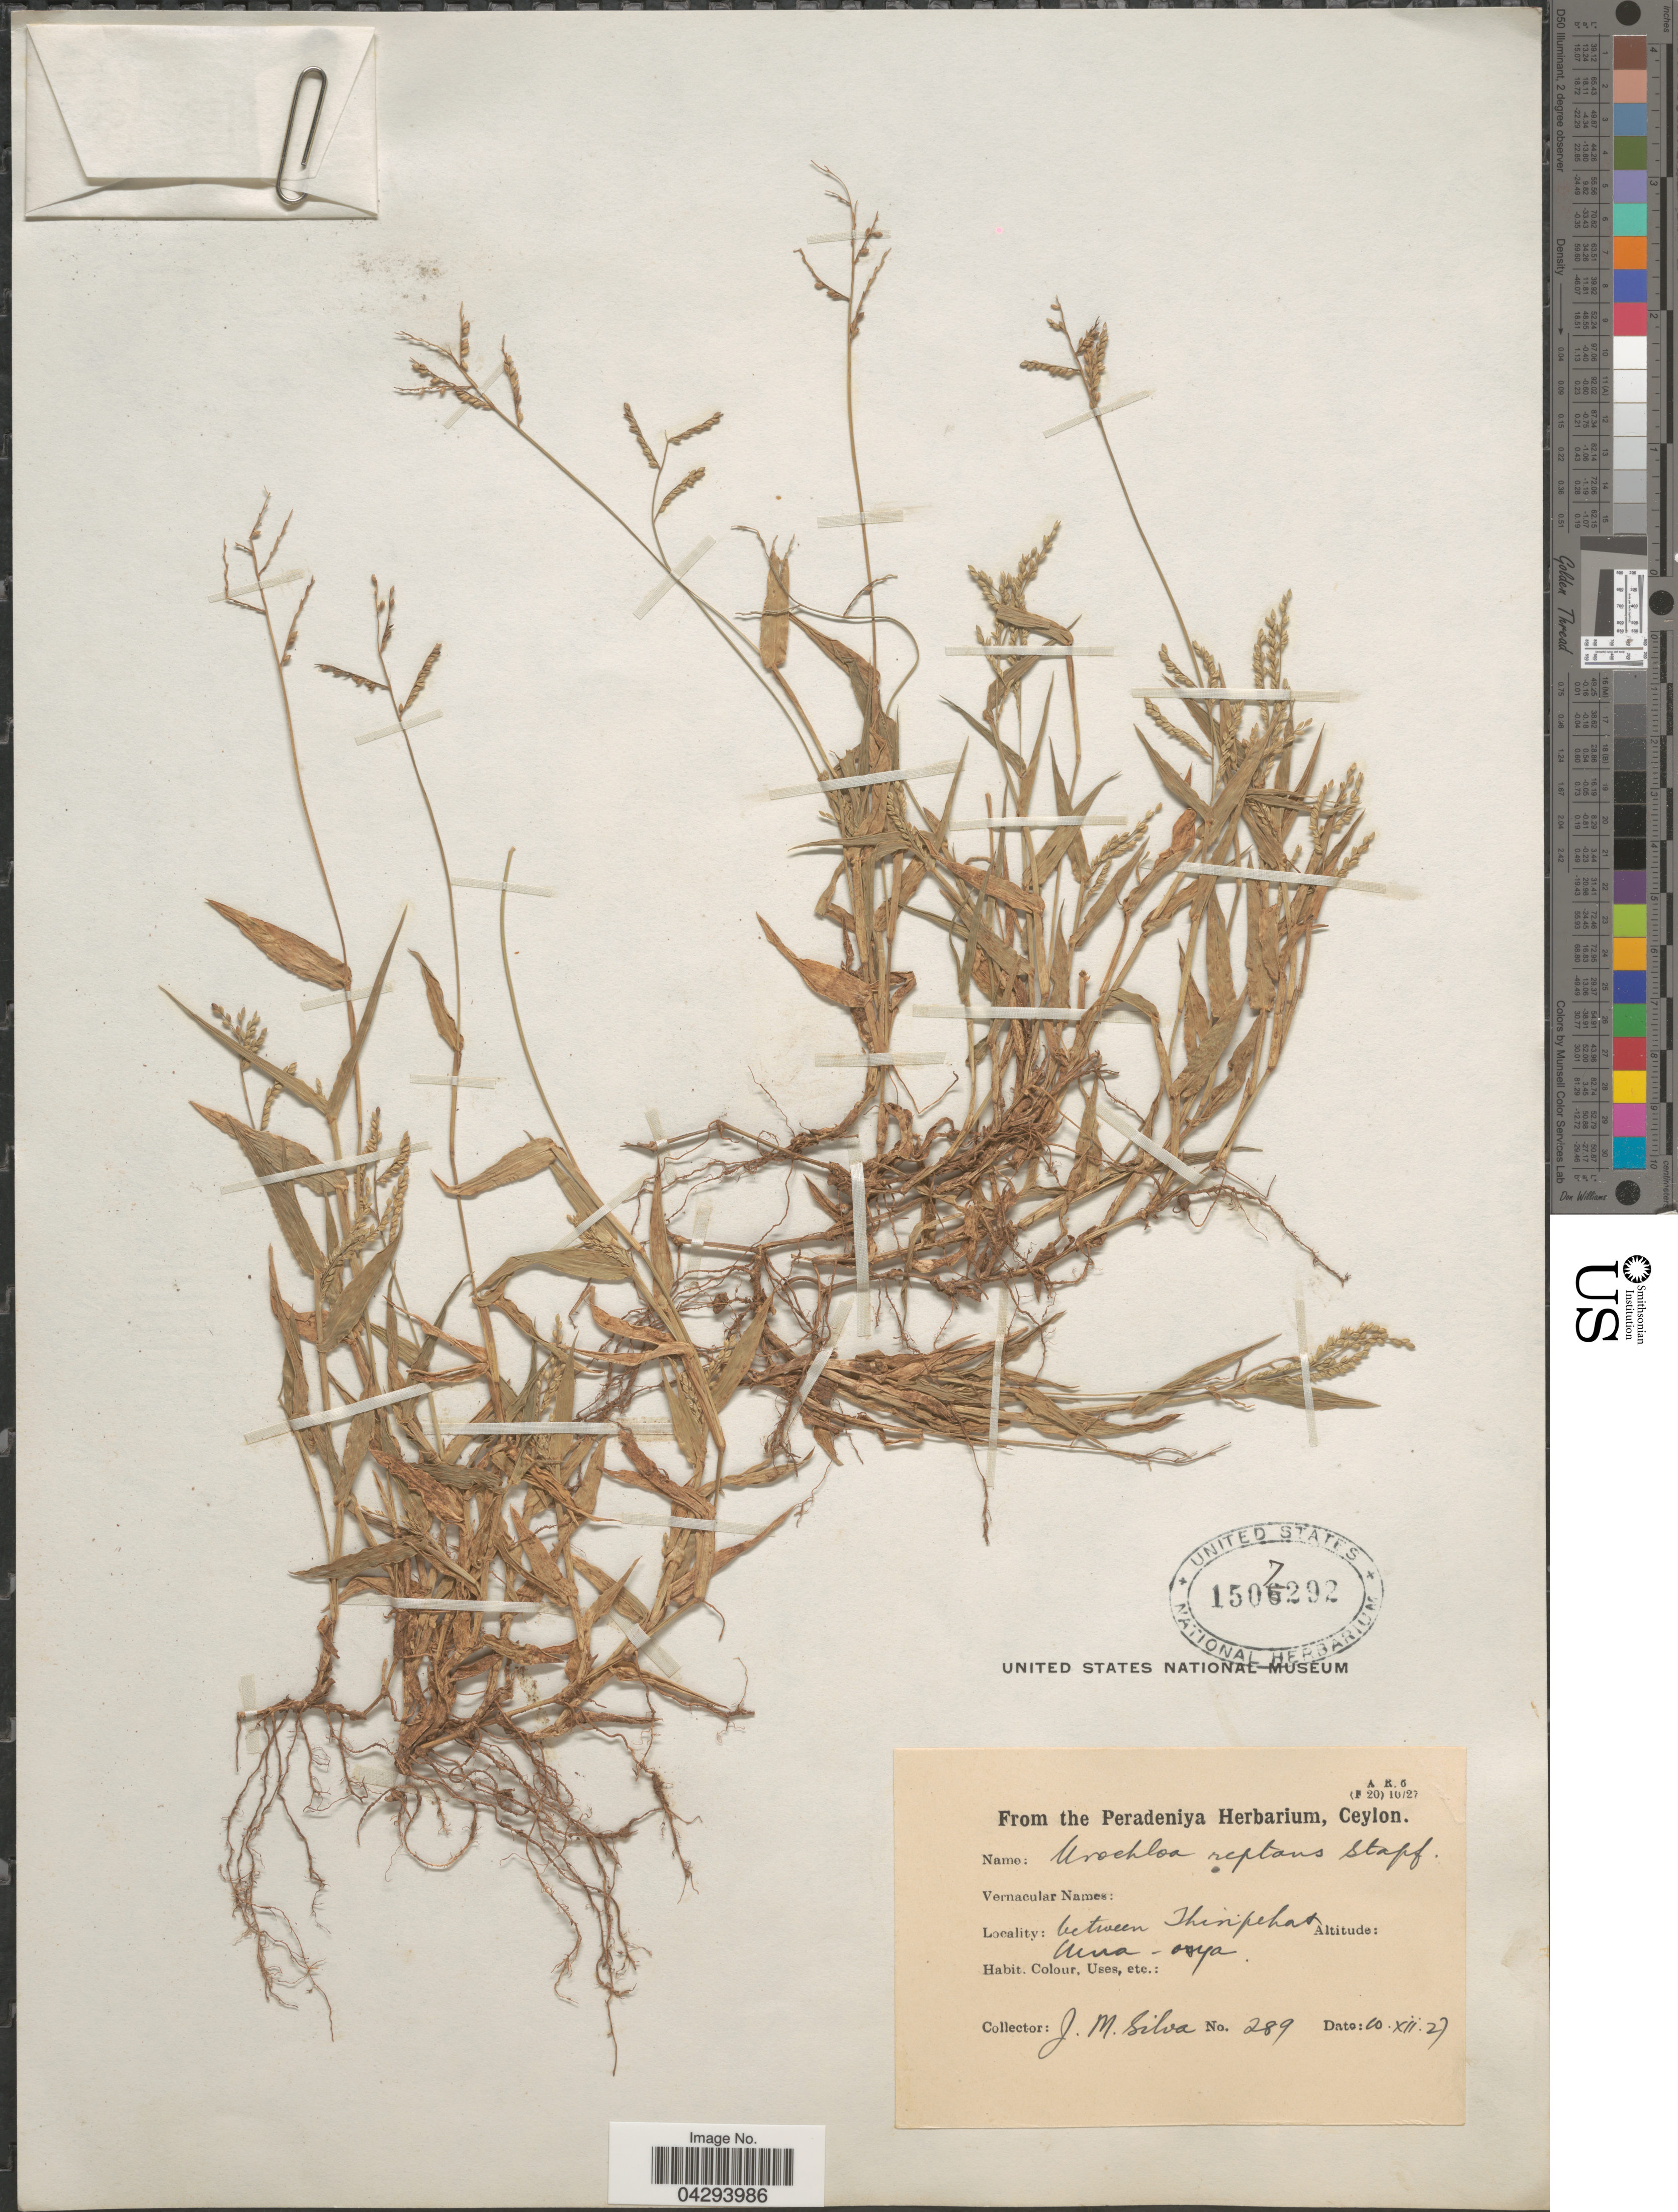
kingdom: Plantae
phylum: Tracheophyta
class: Liliopsida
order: Poales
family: Poaceae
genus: Urochloa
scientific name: Urochloa reptans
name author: (L.) Stapf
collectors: J. M. Silva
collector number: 289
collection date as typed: Transcribed d/m/y: 10/12/27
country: Sri Lanka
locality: Between Thiripeha [interpreted] & Uma-oya.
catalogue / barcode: US 1507292